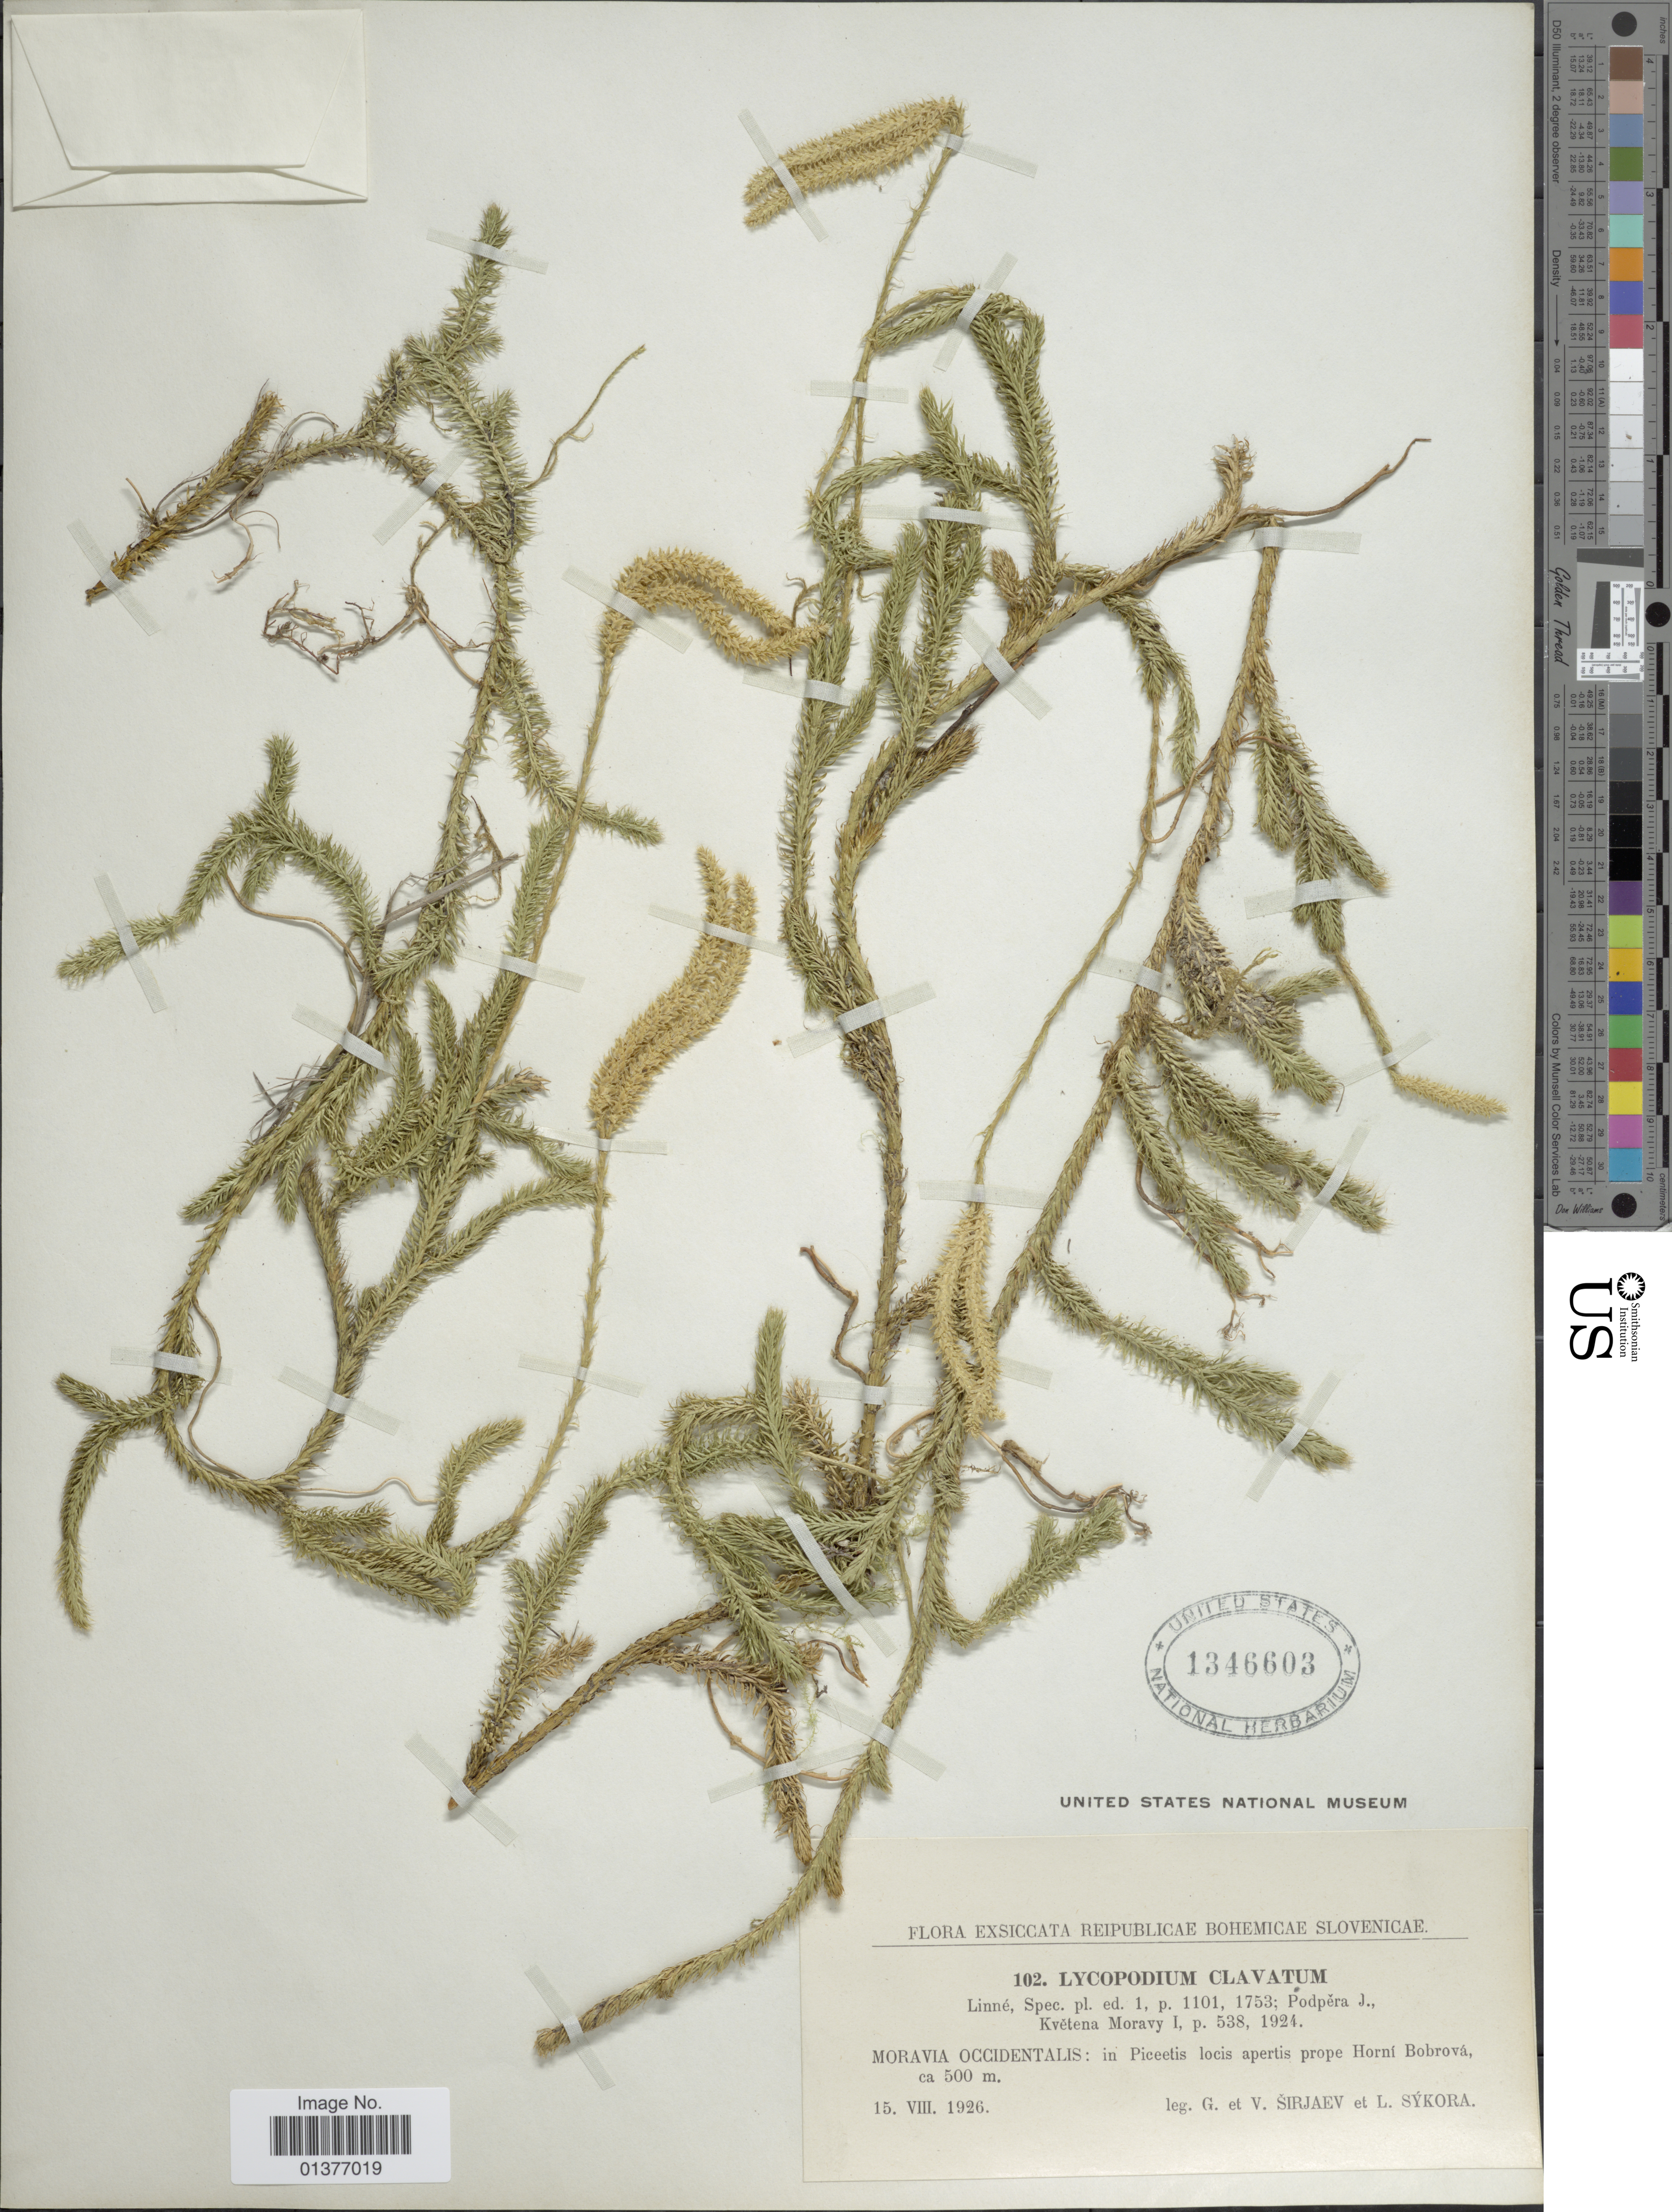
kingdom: Plantae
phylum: Tracheophyta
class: Lycopodiopsida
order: Lycopodiales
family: Lycopodiaceae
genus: Lycopodium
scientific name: Lycopodium clavatum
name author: L.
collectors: G. Širjaev, V. Sirjaev & L. Sykora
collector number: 102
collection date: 1926-08-15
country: Czechia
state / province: Moravian-Silesian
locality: In Piceetis locis apertis prope Horni Bobrová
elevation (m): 500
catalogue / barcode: US 1346603